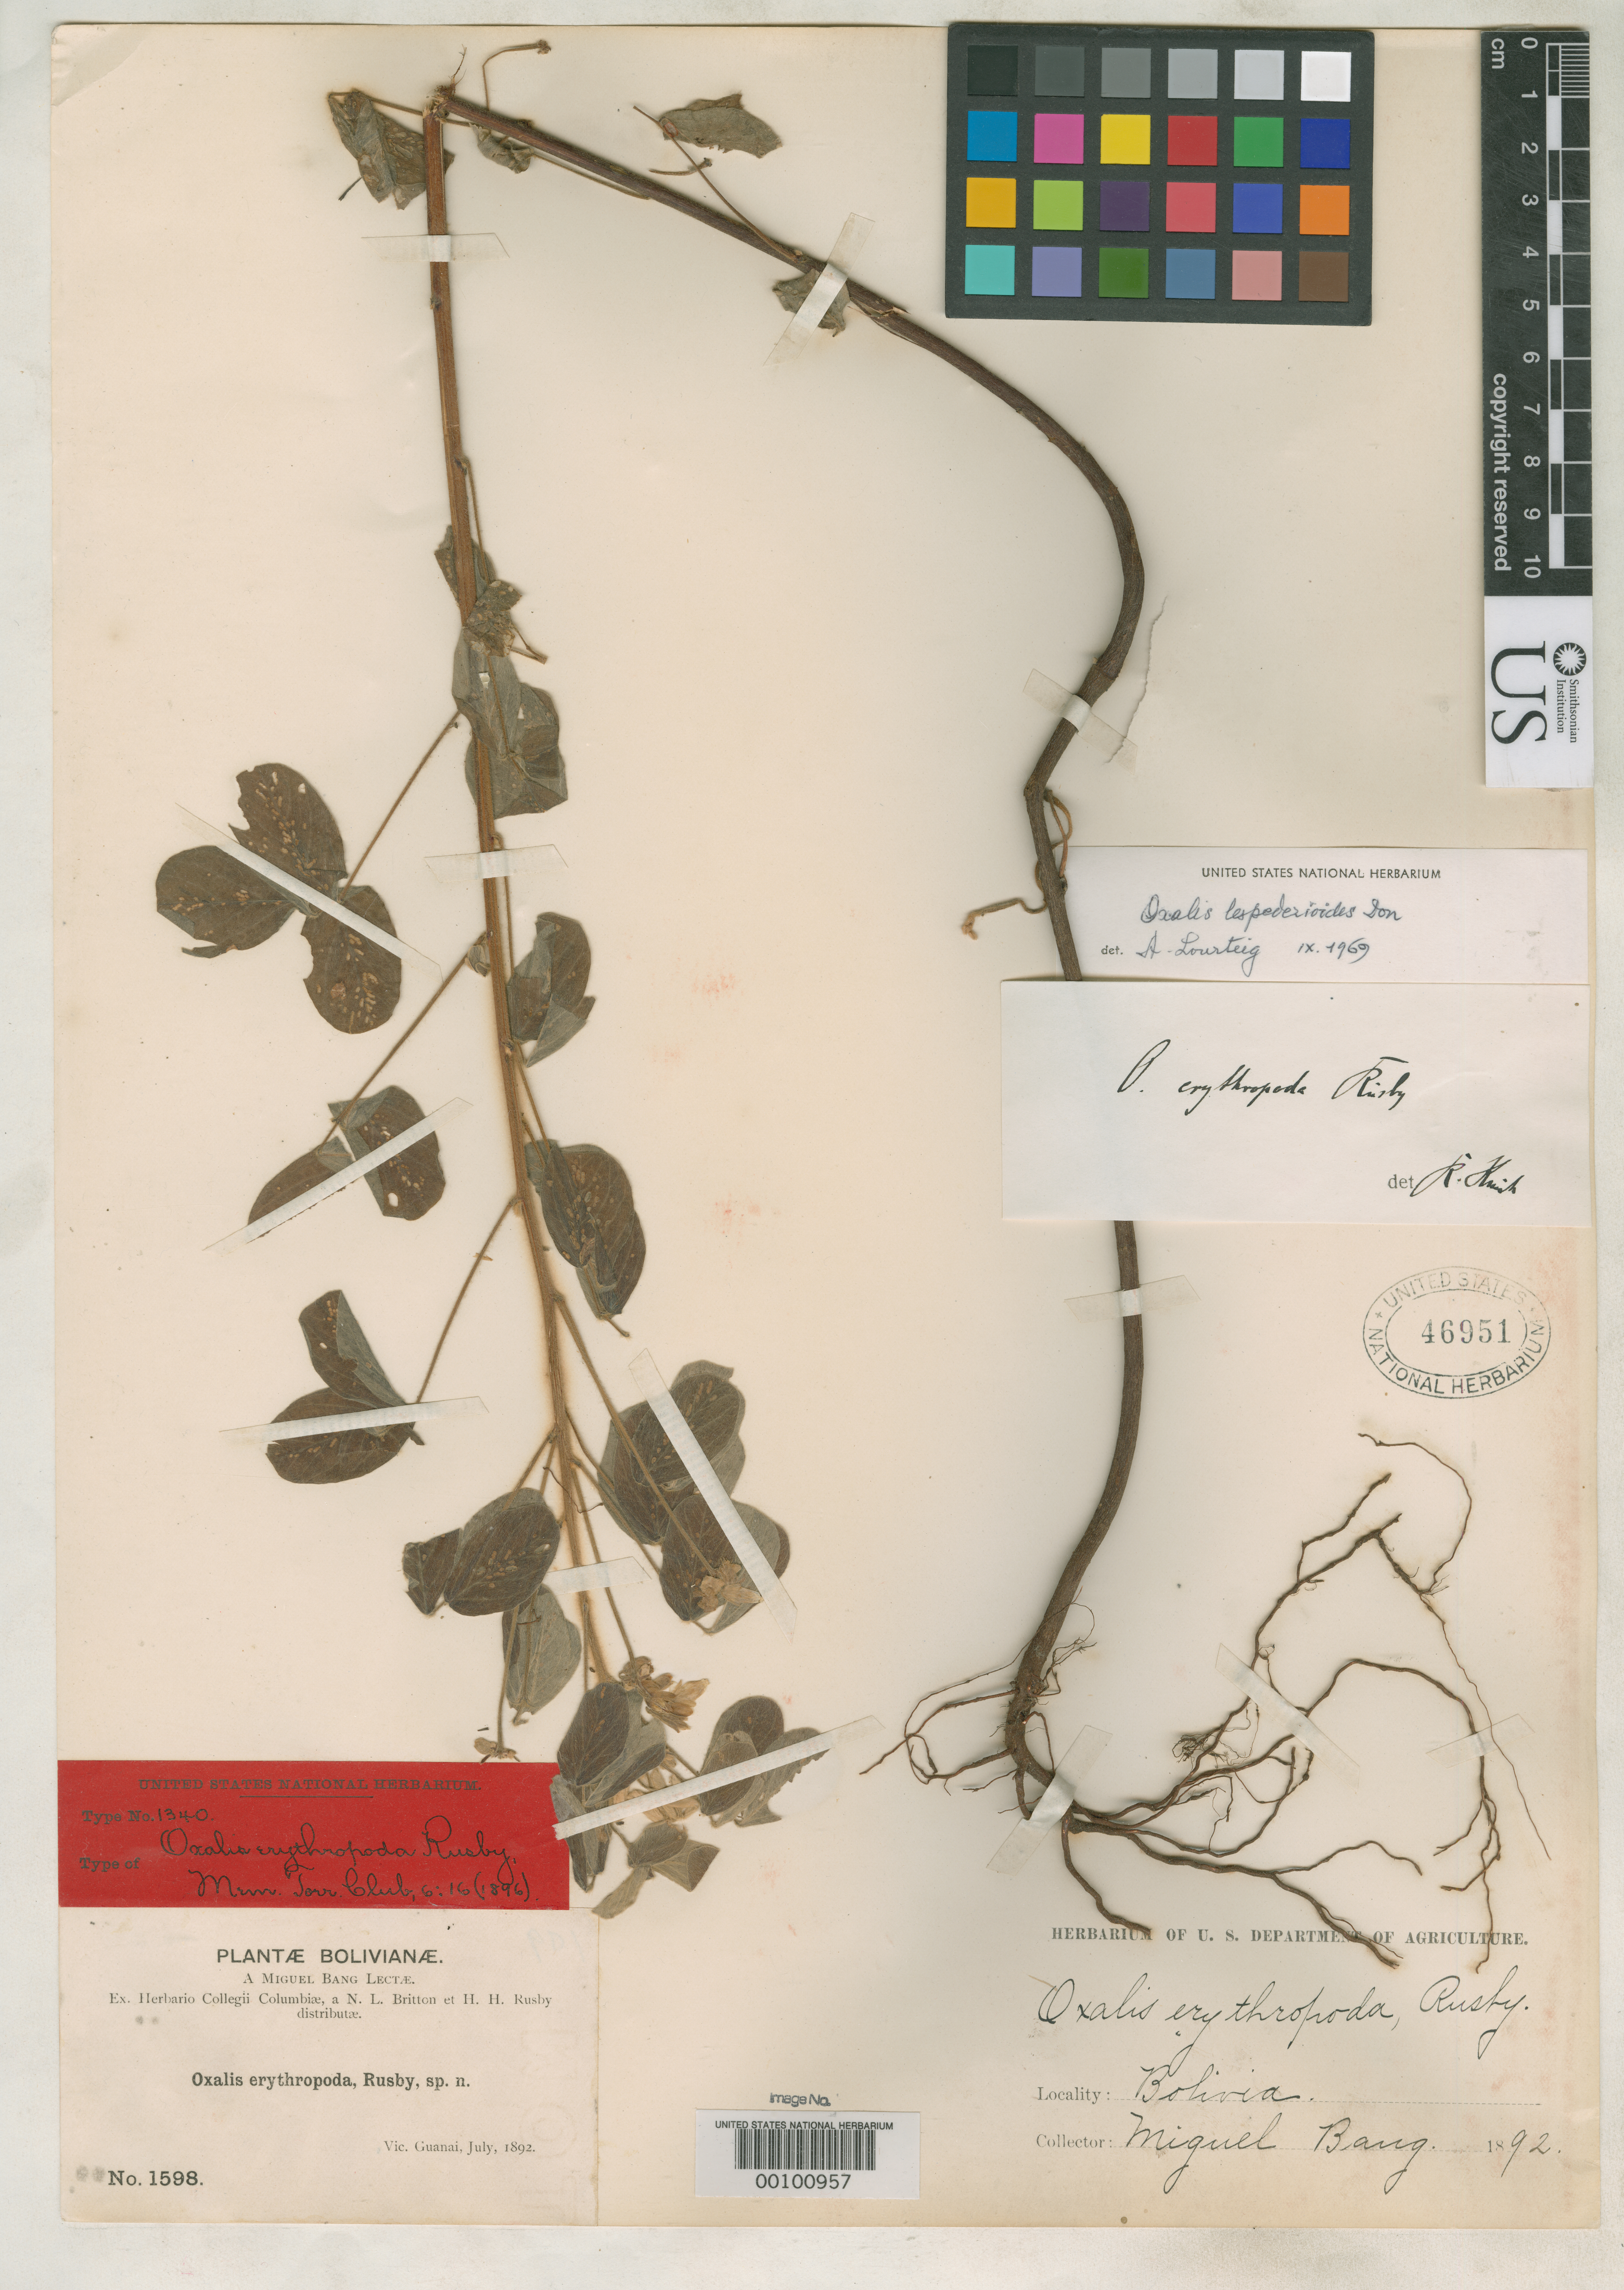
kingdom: Plantae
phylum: Tracheophyta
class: Magnoliopsida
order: Oxalidales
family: Oxalidaceae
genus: Oxalis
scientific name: Oxalis erythropoda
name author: Rusby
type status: Isotype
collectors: M. Bang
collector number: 1598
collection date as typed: Jul 1892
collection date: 1892-07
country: Bolivia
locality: Guanai.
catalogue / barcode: US 46951